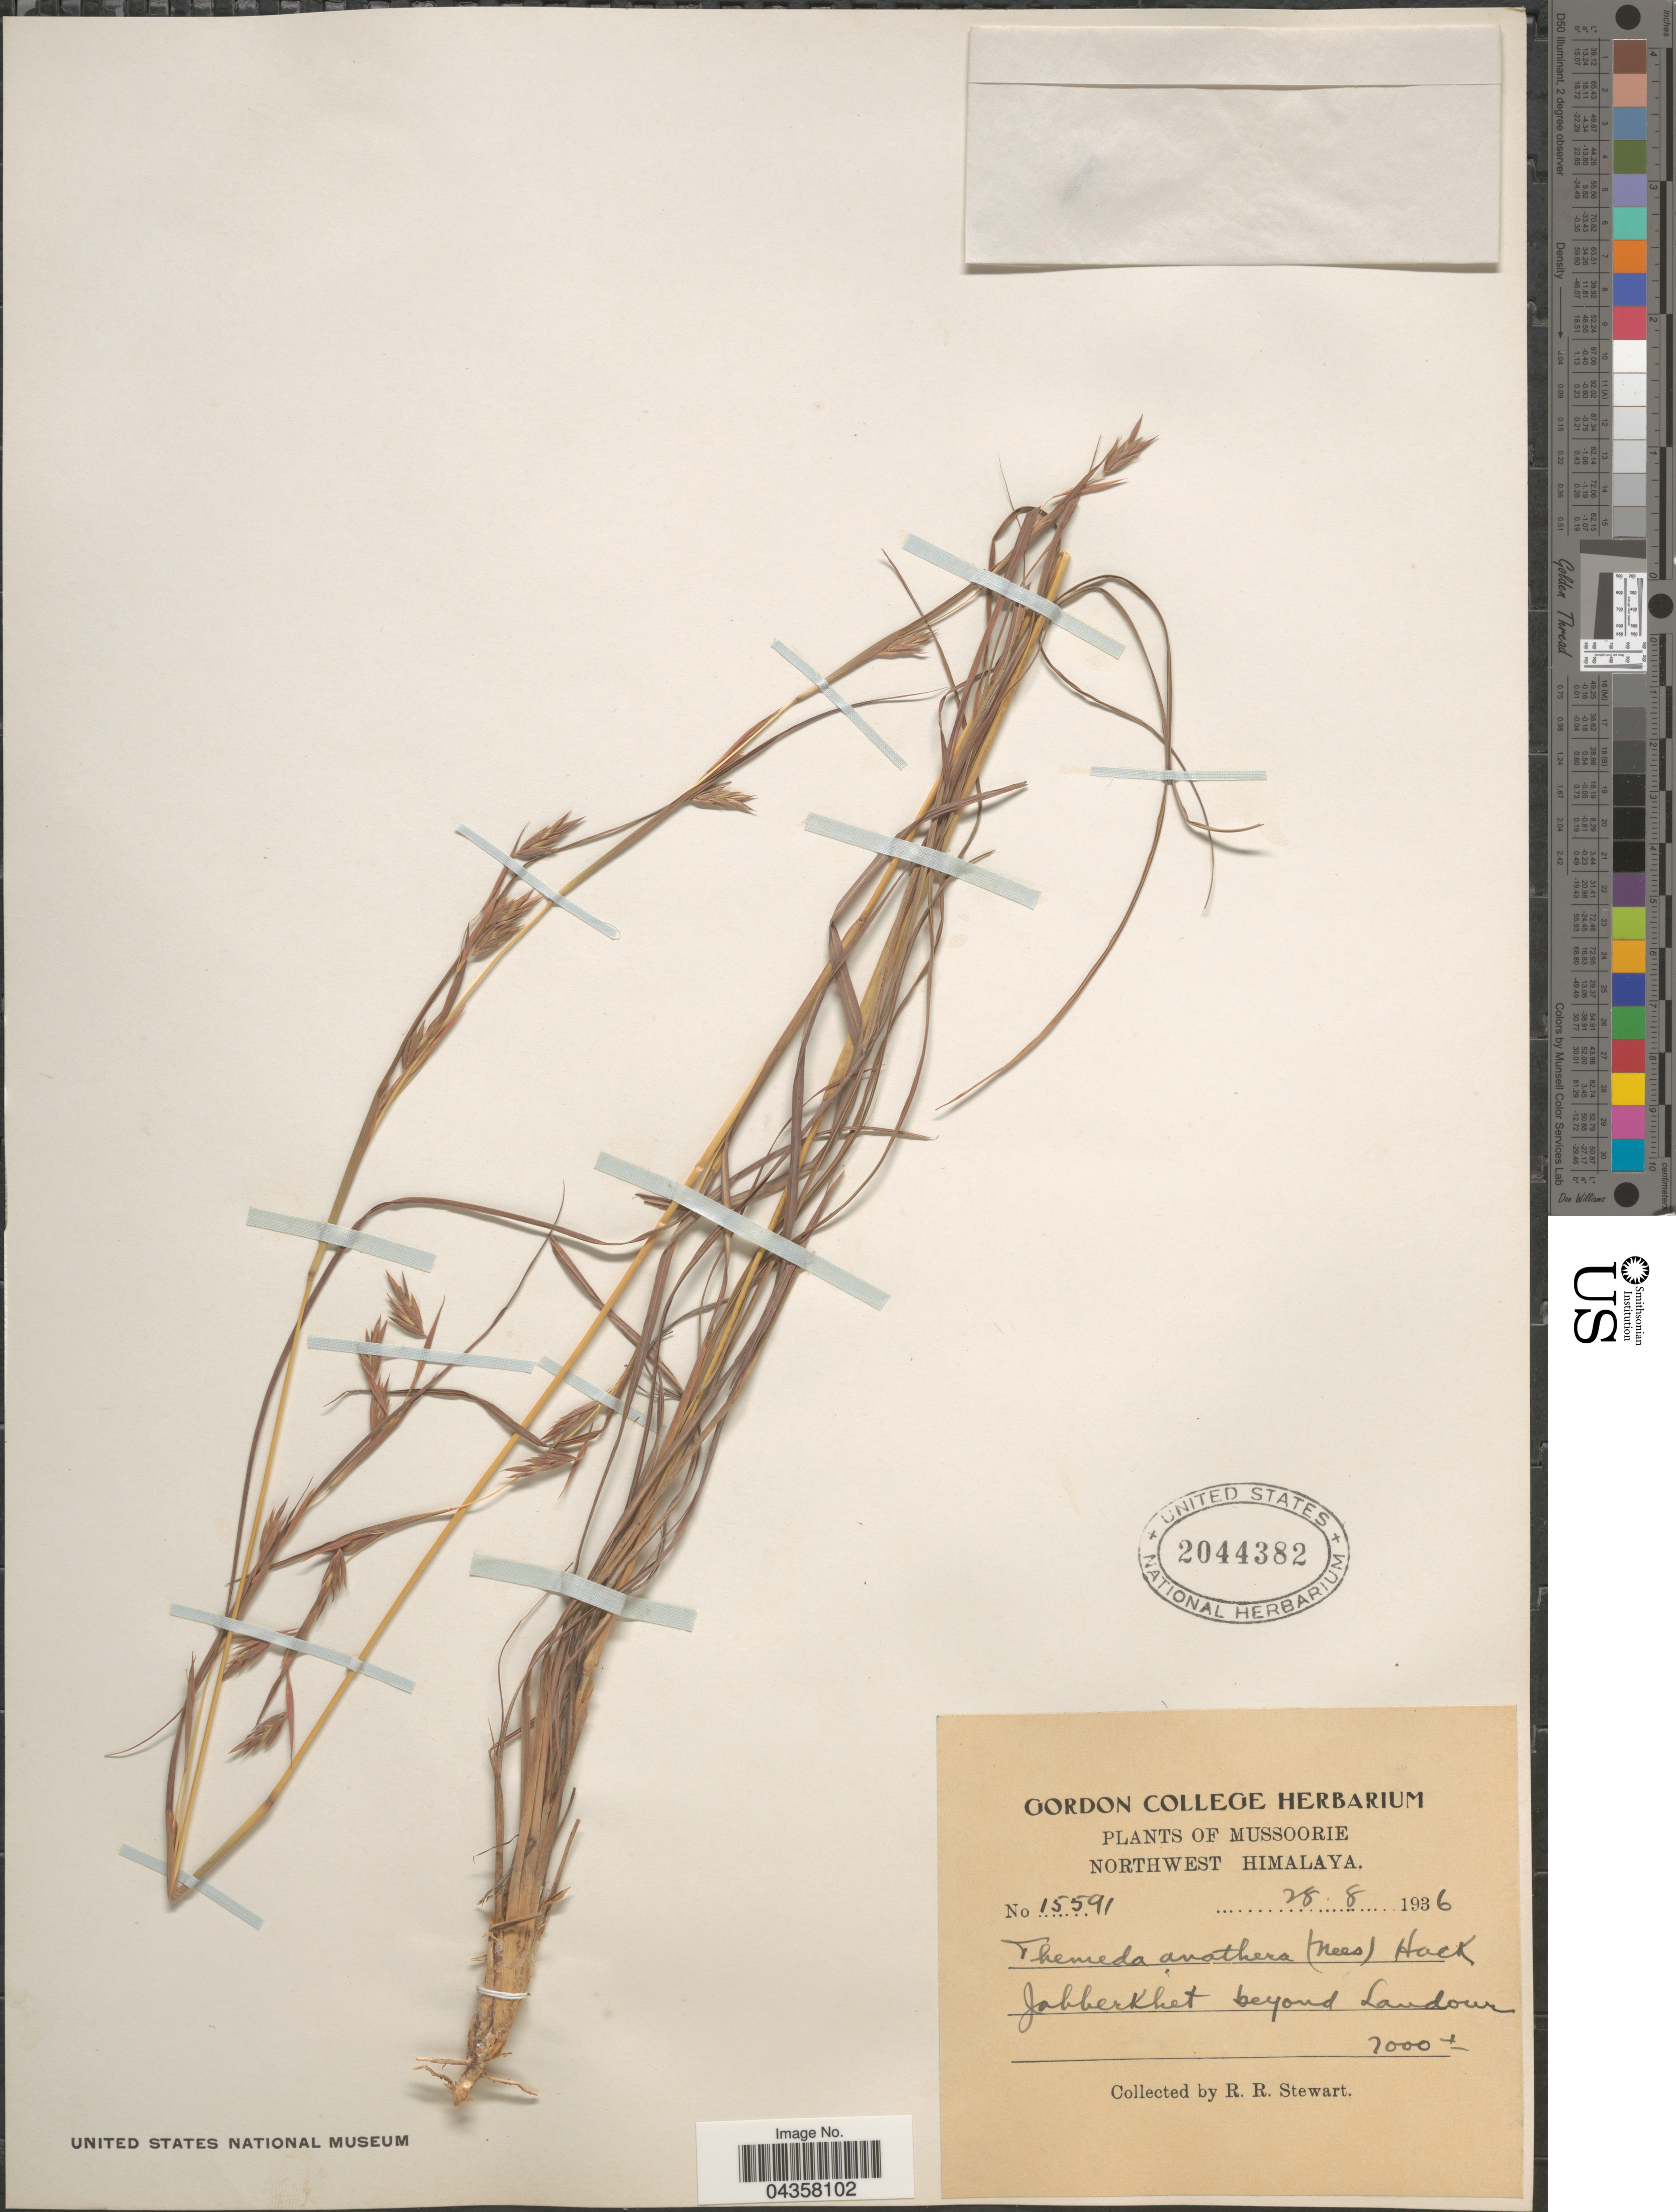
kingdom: Plantae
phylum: Tracheophyta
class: Liliopsida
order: Poales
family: Poaceae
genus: Themeda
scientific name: Themeda anathera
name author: (Nees) Hack.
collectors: R. Stewart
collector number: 15591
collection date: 1936-08-28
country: India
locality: Mussoorie. Northwest Himalaya. Jabberkhet beyond Landour.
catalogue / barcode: US 2044382